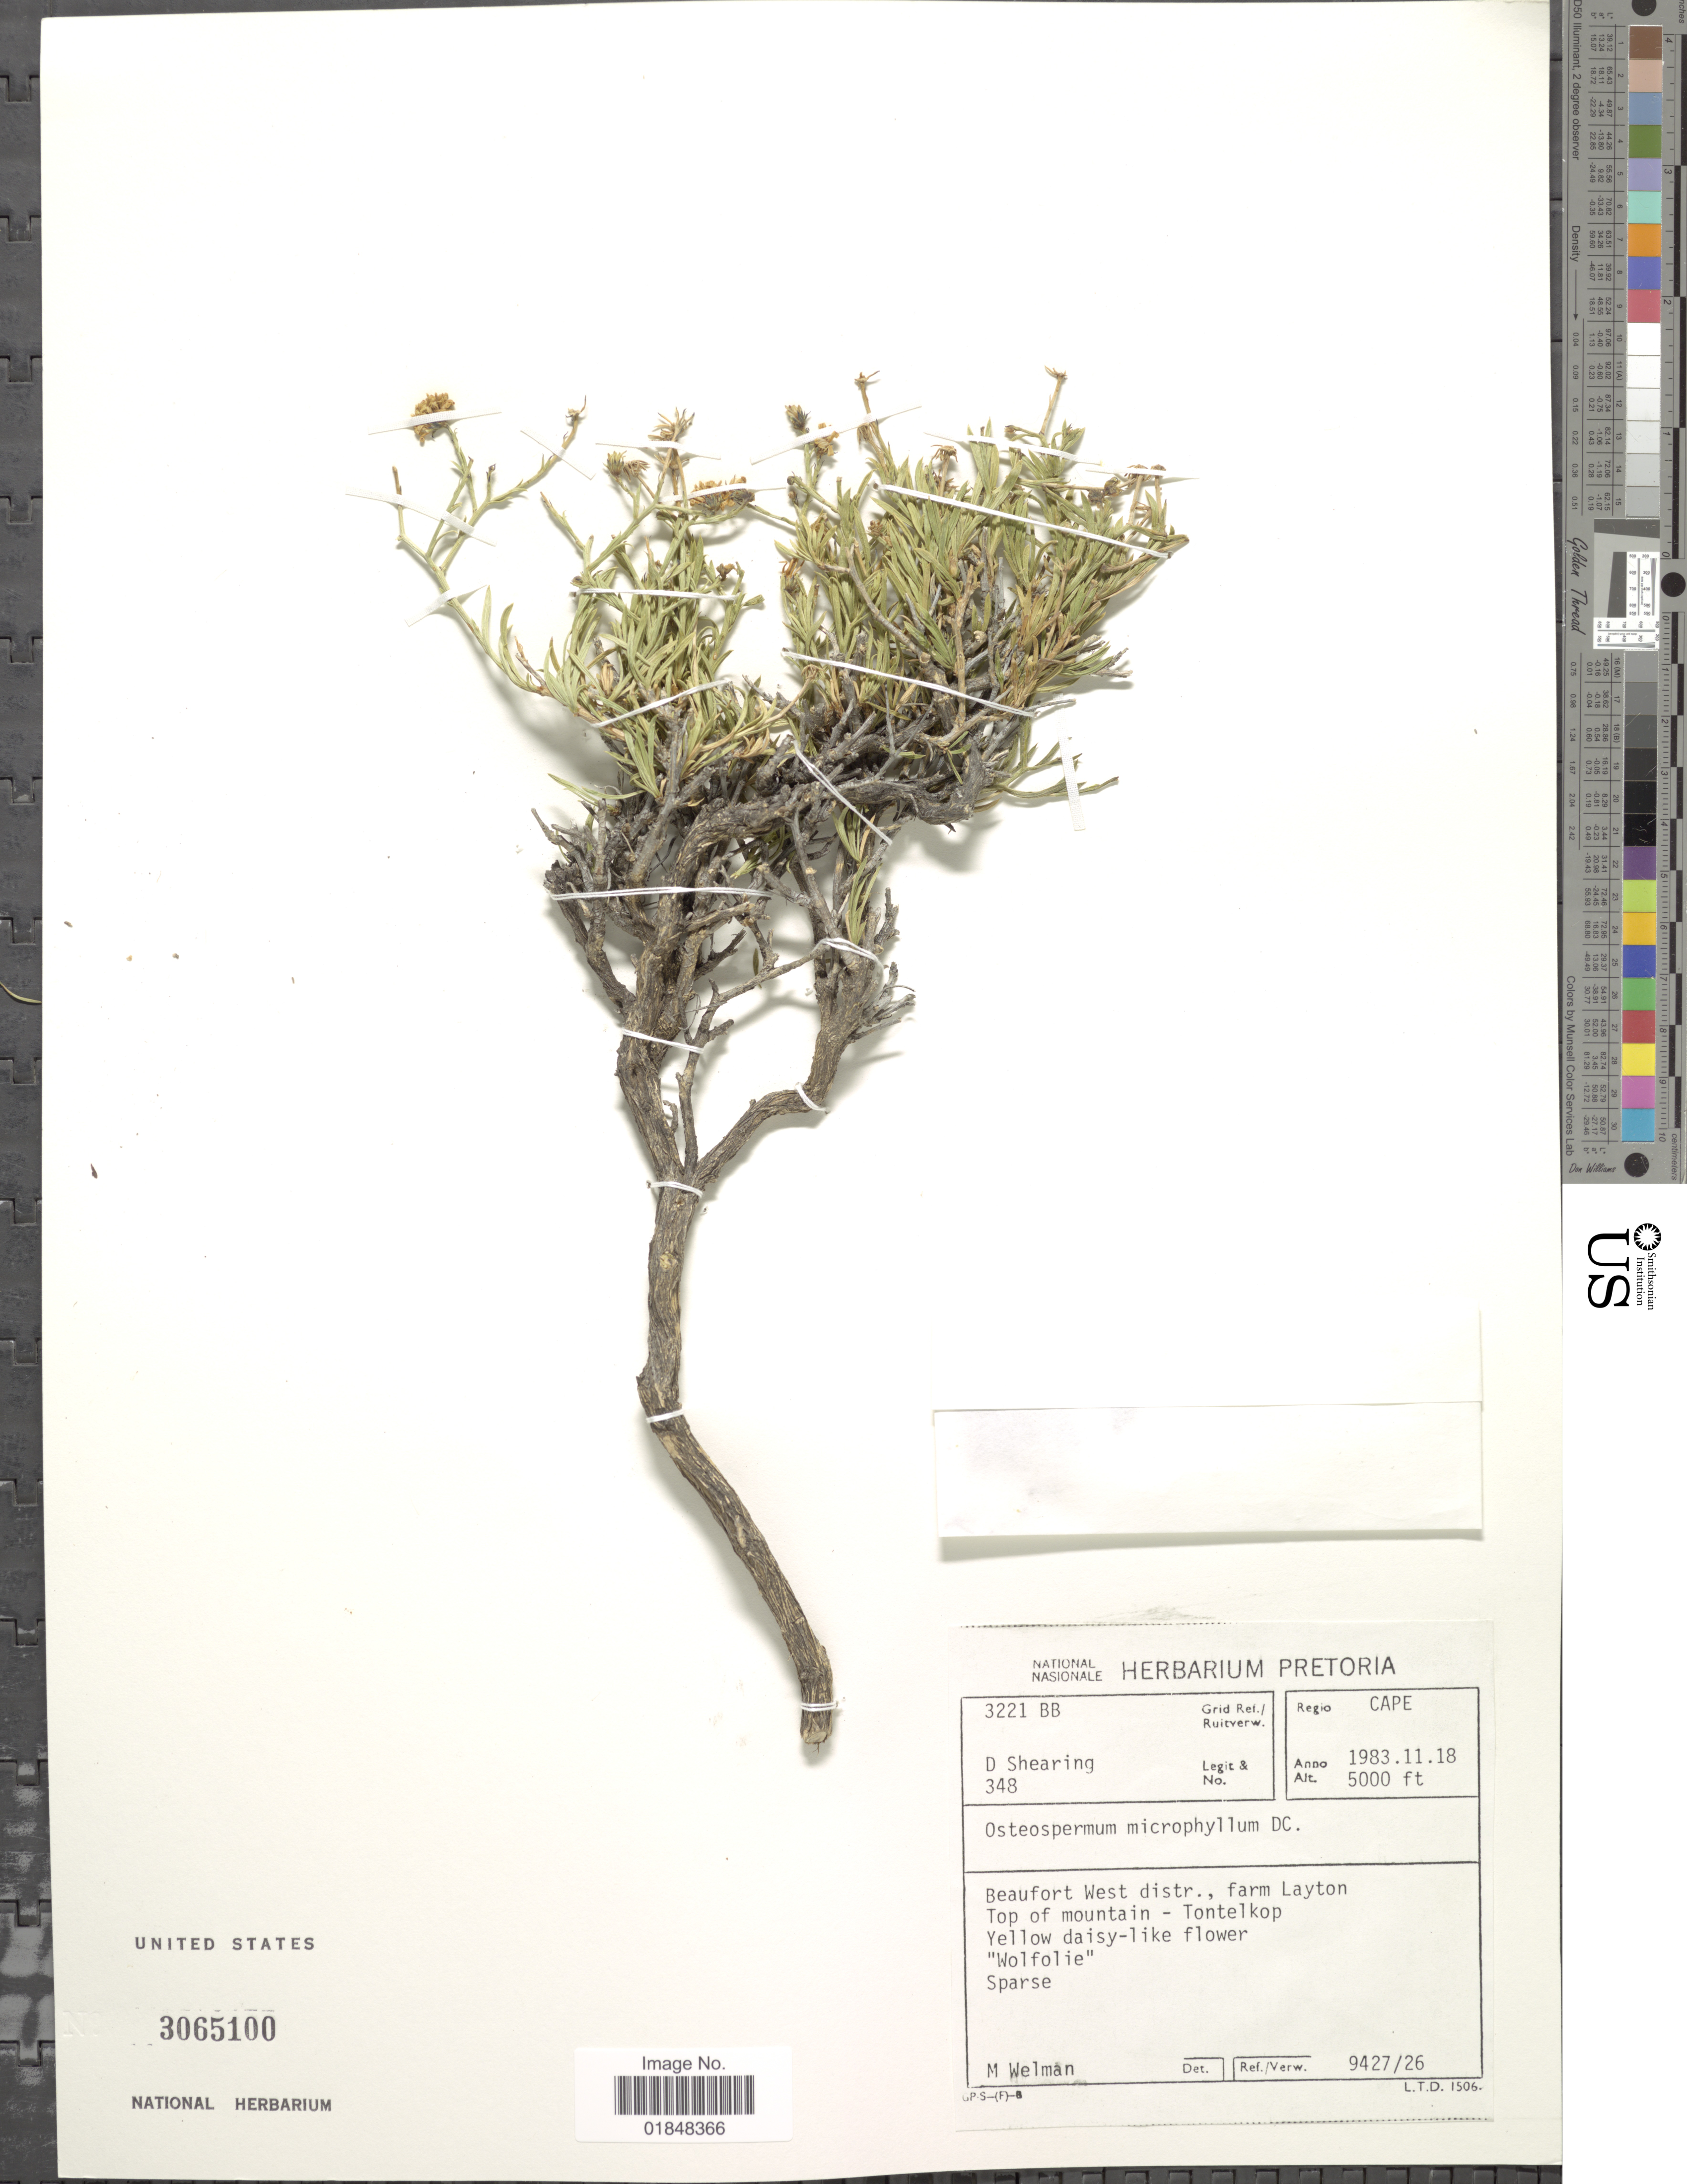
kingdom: Plantae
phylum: Tracheophyta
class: Magnoliopsida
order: Asterales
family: Asteraceae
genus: Osteospermum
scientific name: Osteospermum microphyllum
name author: DC.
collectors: D. Shearing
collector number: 348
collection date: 1983-11-18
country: South Africa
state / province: Western Cape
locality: Beaufort West distr., farm Layton. Top of mounatins - Tontelkop. 3221 BB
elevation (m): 1524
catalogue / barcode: US 3065100